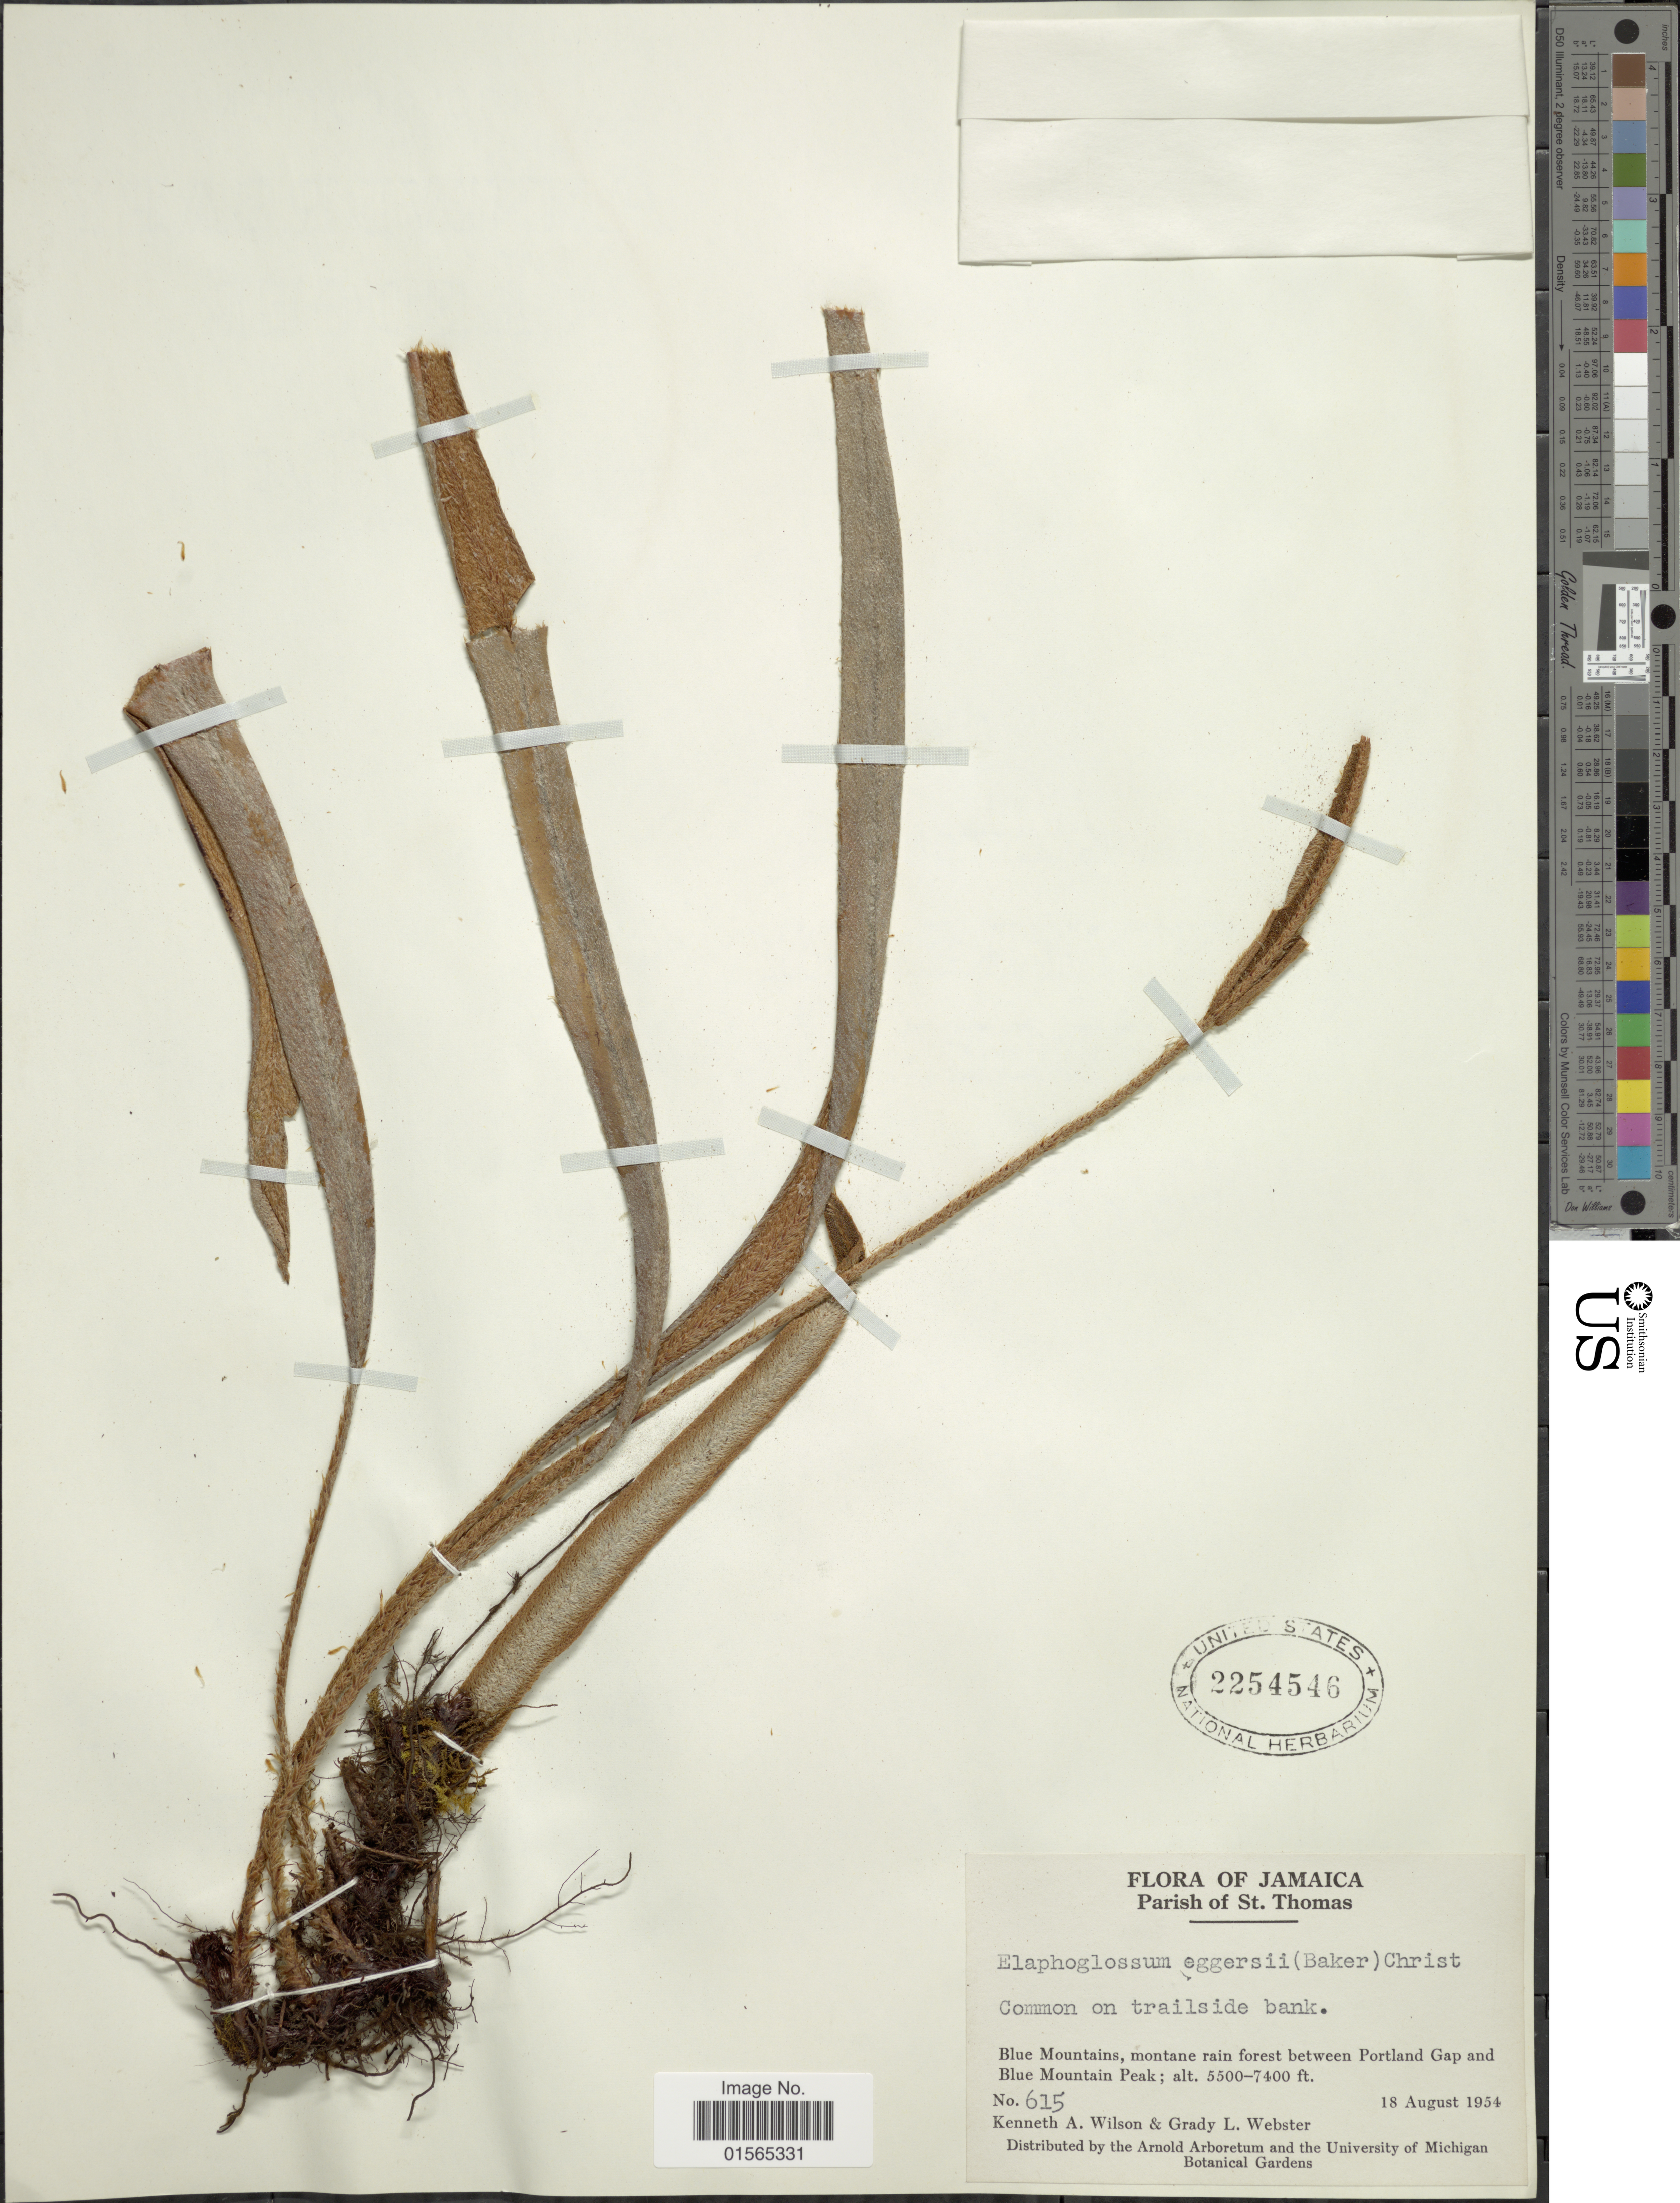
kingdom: Plantae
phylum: Tracheophyta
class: Polypodiopsida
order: Polypodiales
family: Dryopteridaceae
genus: Elaphoglossum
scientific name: Elaphoglossum eggersii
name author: (Baker) Christ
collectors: K. A. Wilson & G. L. Webster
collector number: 615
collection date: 1954-08-18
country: Jamaica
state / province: Saint Thomas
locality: Blue Mountains, montane rain forest between Portland Gap and Blue Mountain peak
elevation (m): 1676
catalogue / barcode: US 2254546